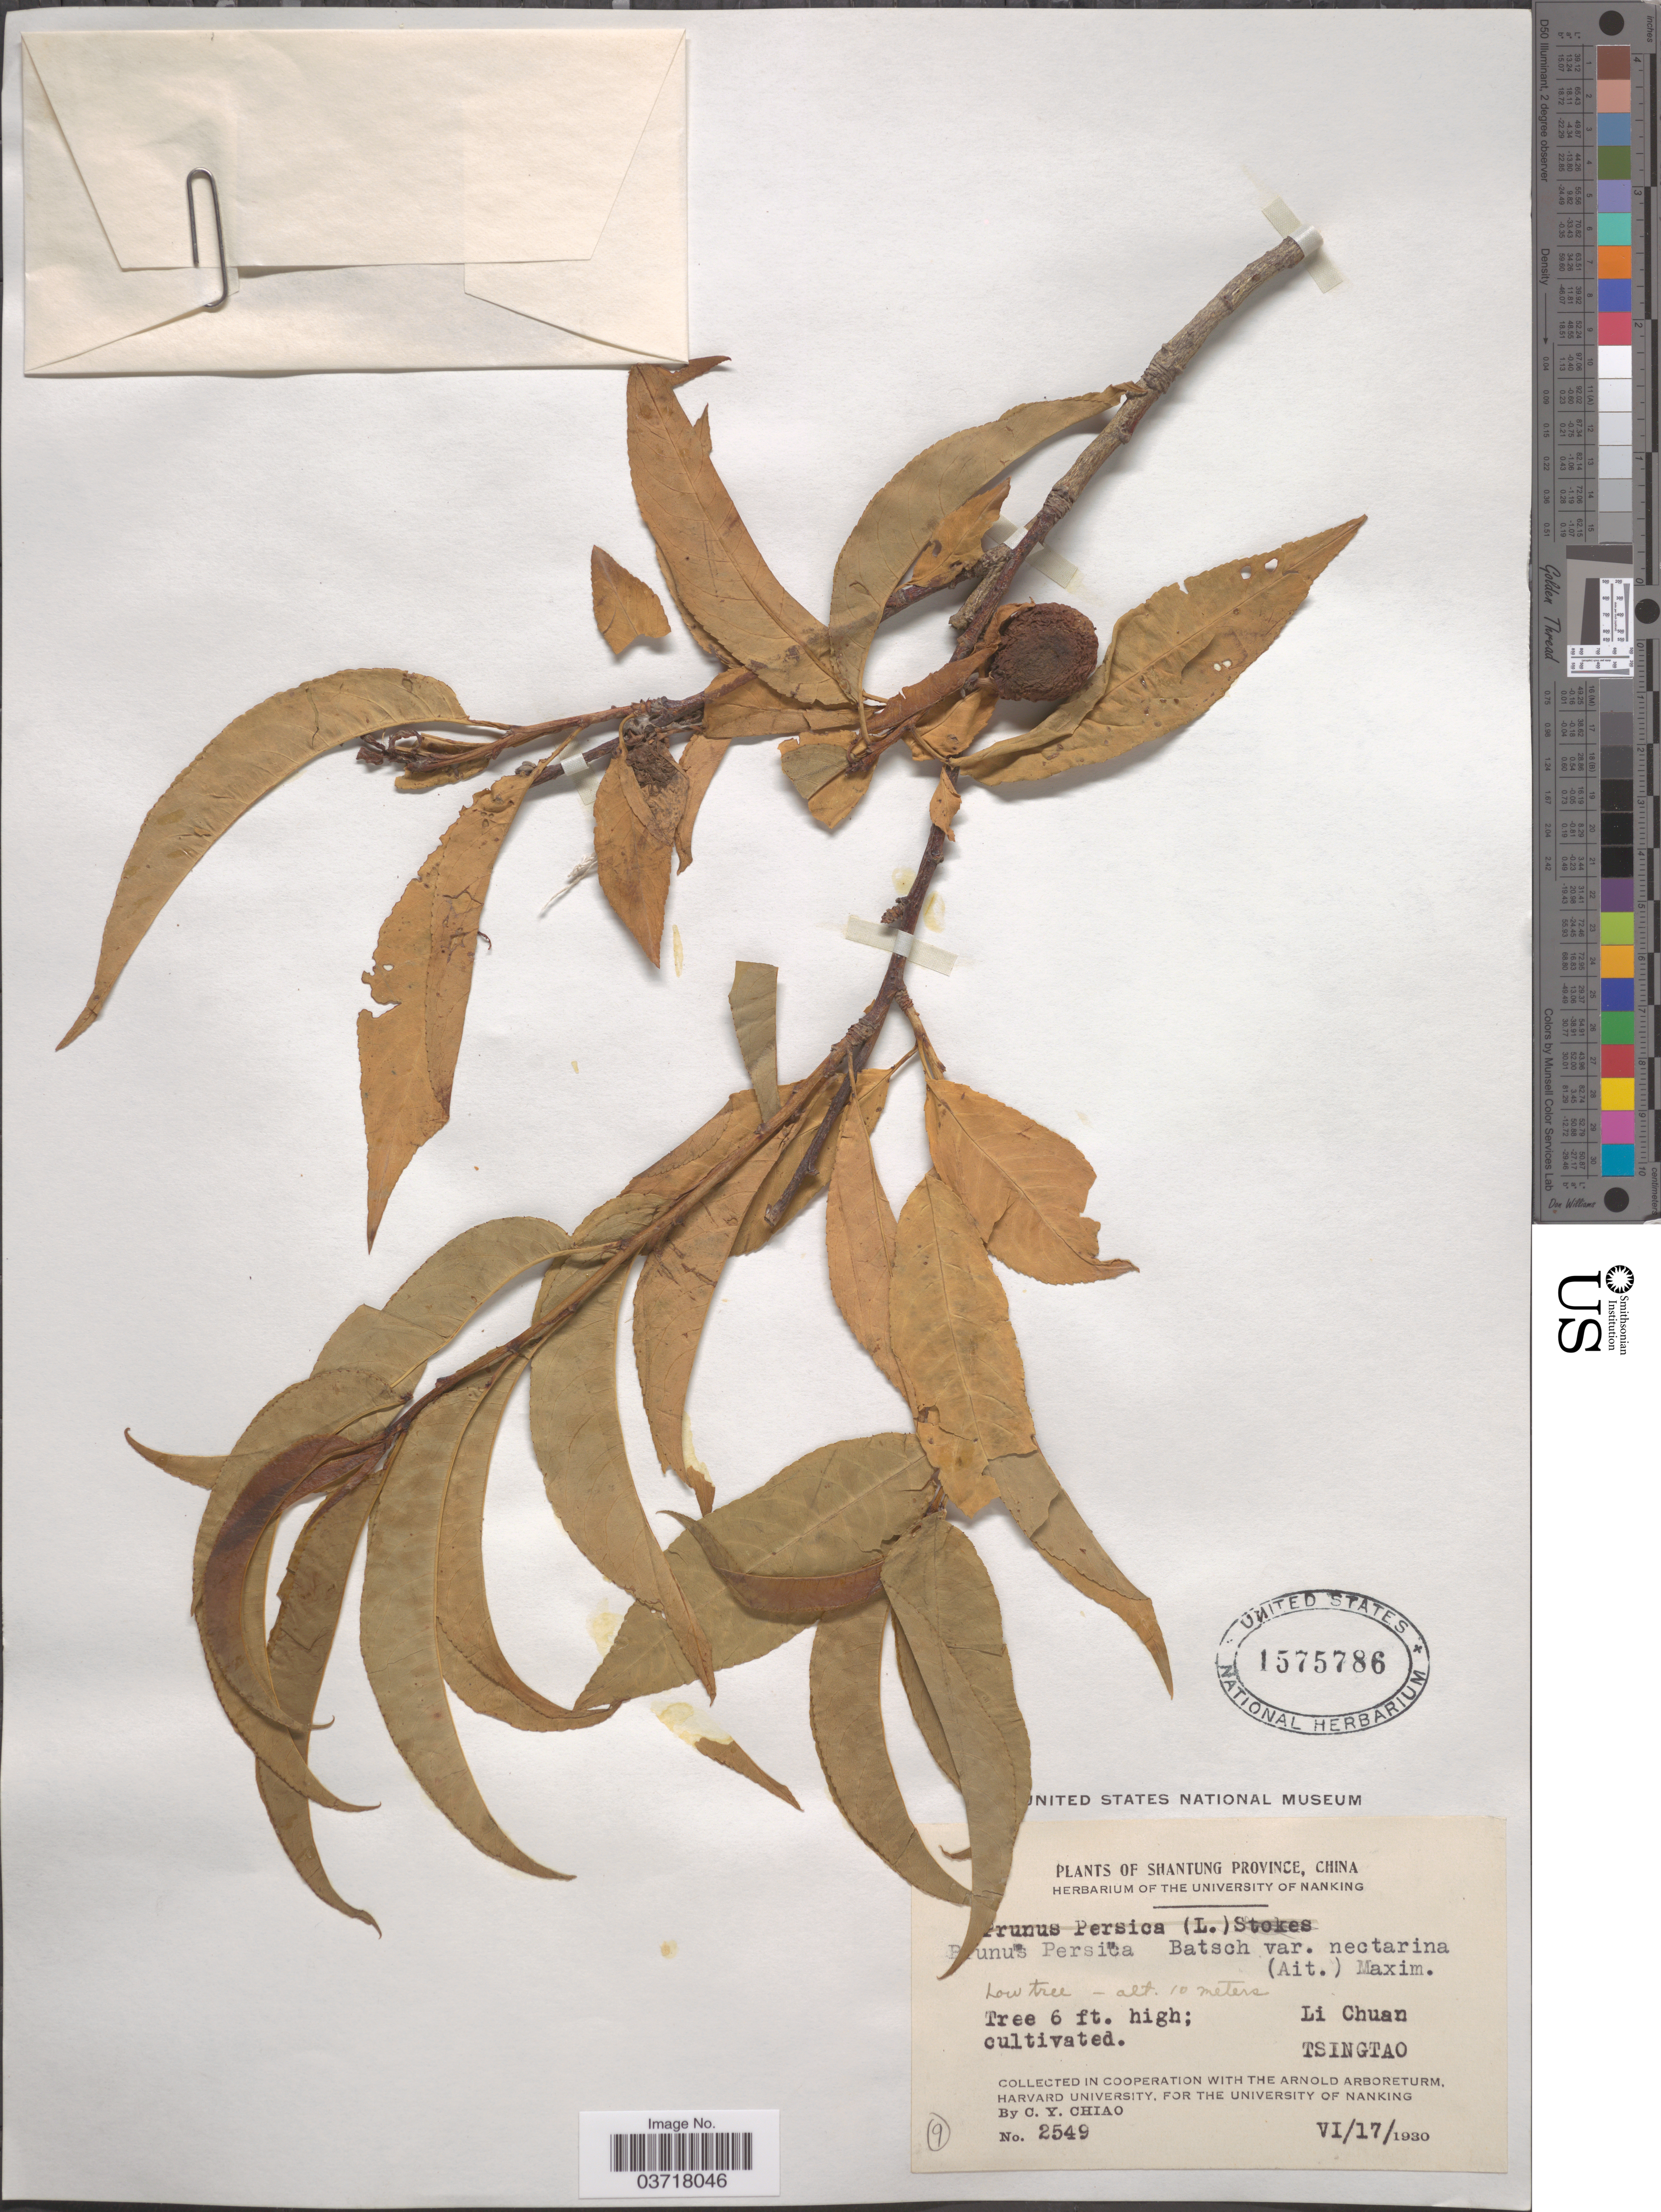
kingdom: Plantae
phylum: Tracheophyta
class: Magnoliopsida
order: Rosales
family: Rosaceae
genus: Prunus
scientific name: Prunus persica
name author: (L.) Batsch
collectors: C. Y. Chiao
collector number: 2549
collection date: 1930-06-17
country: China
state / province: Shandong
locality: Shantung Province. Li Chuan, Tsingtao.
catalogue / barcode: US 1575786